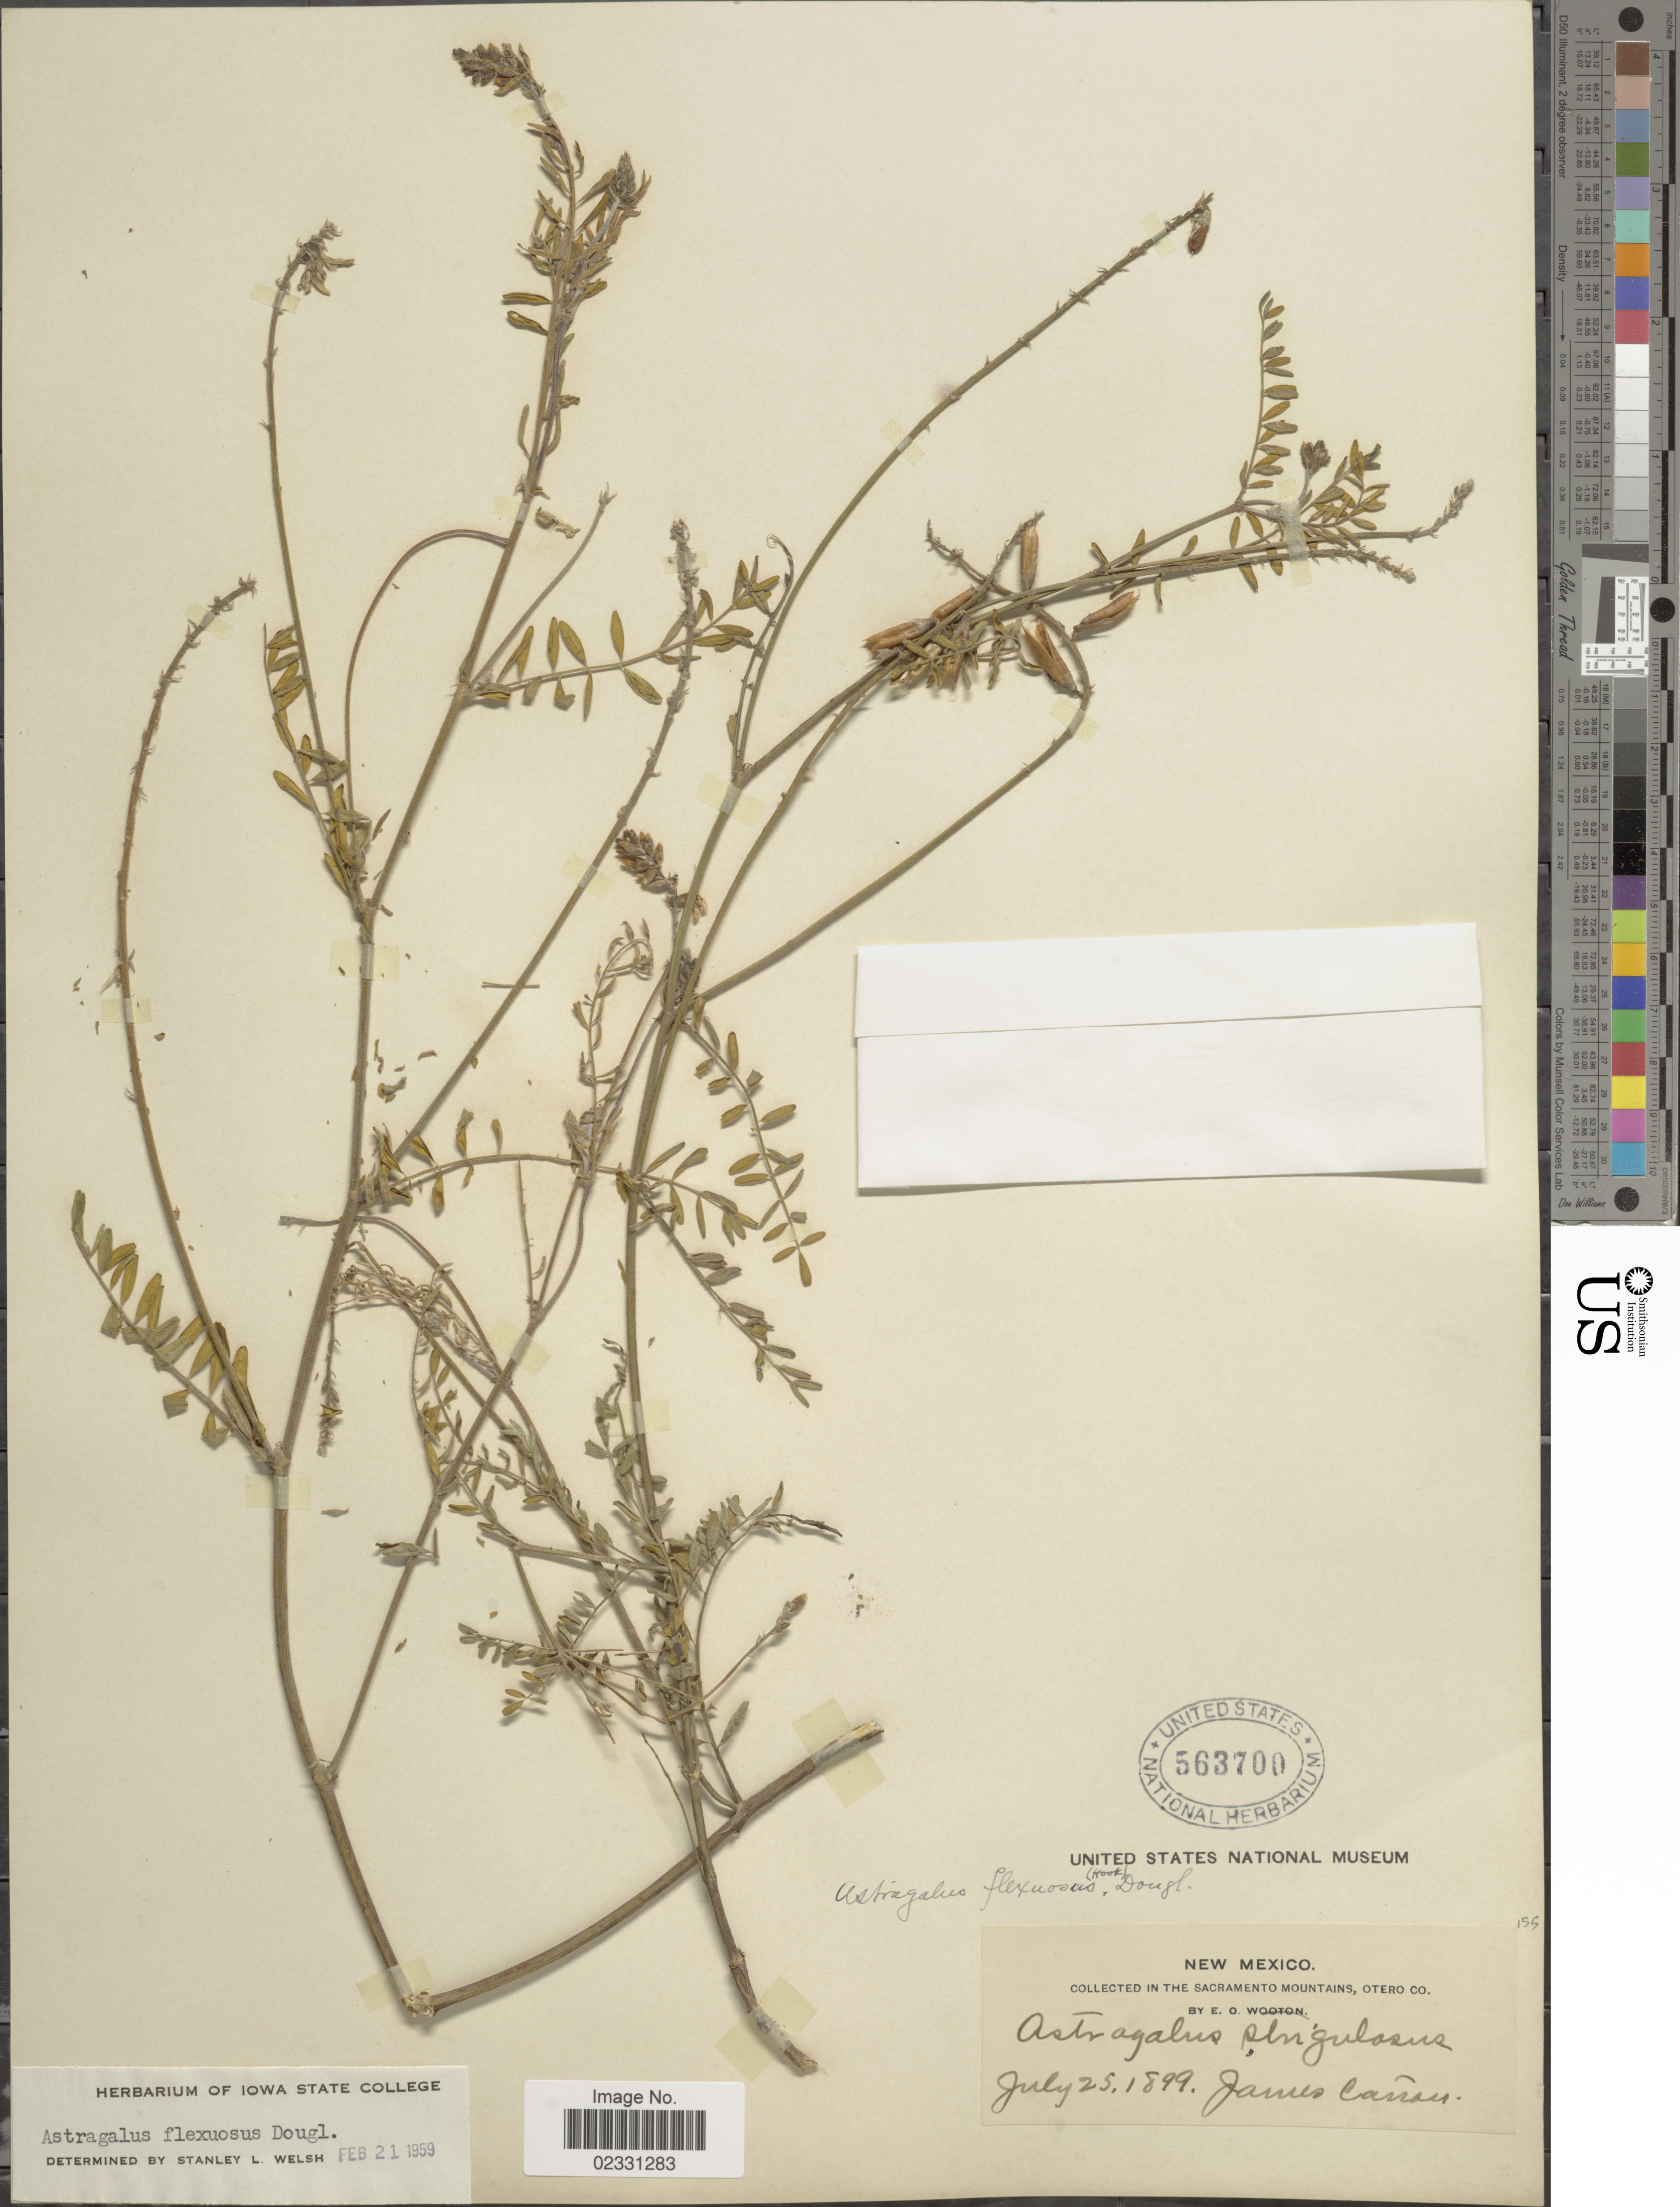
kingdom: Plantae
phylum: Tracheophyta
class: Magnoliopsida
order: Fabales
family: Fabaceae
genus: Astragalus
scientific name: Astragalus flexuosus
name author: (Hook.) Douglas ex G. Don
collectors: J. Carraes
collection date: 1899-07-25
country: United States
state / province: New Mexico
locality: Sacramento Mountains, Otero Co.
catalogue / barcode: US 563700